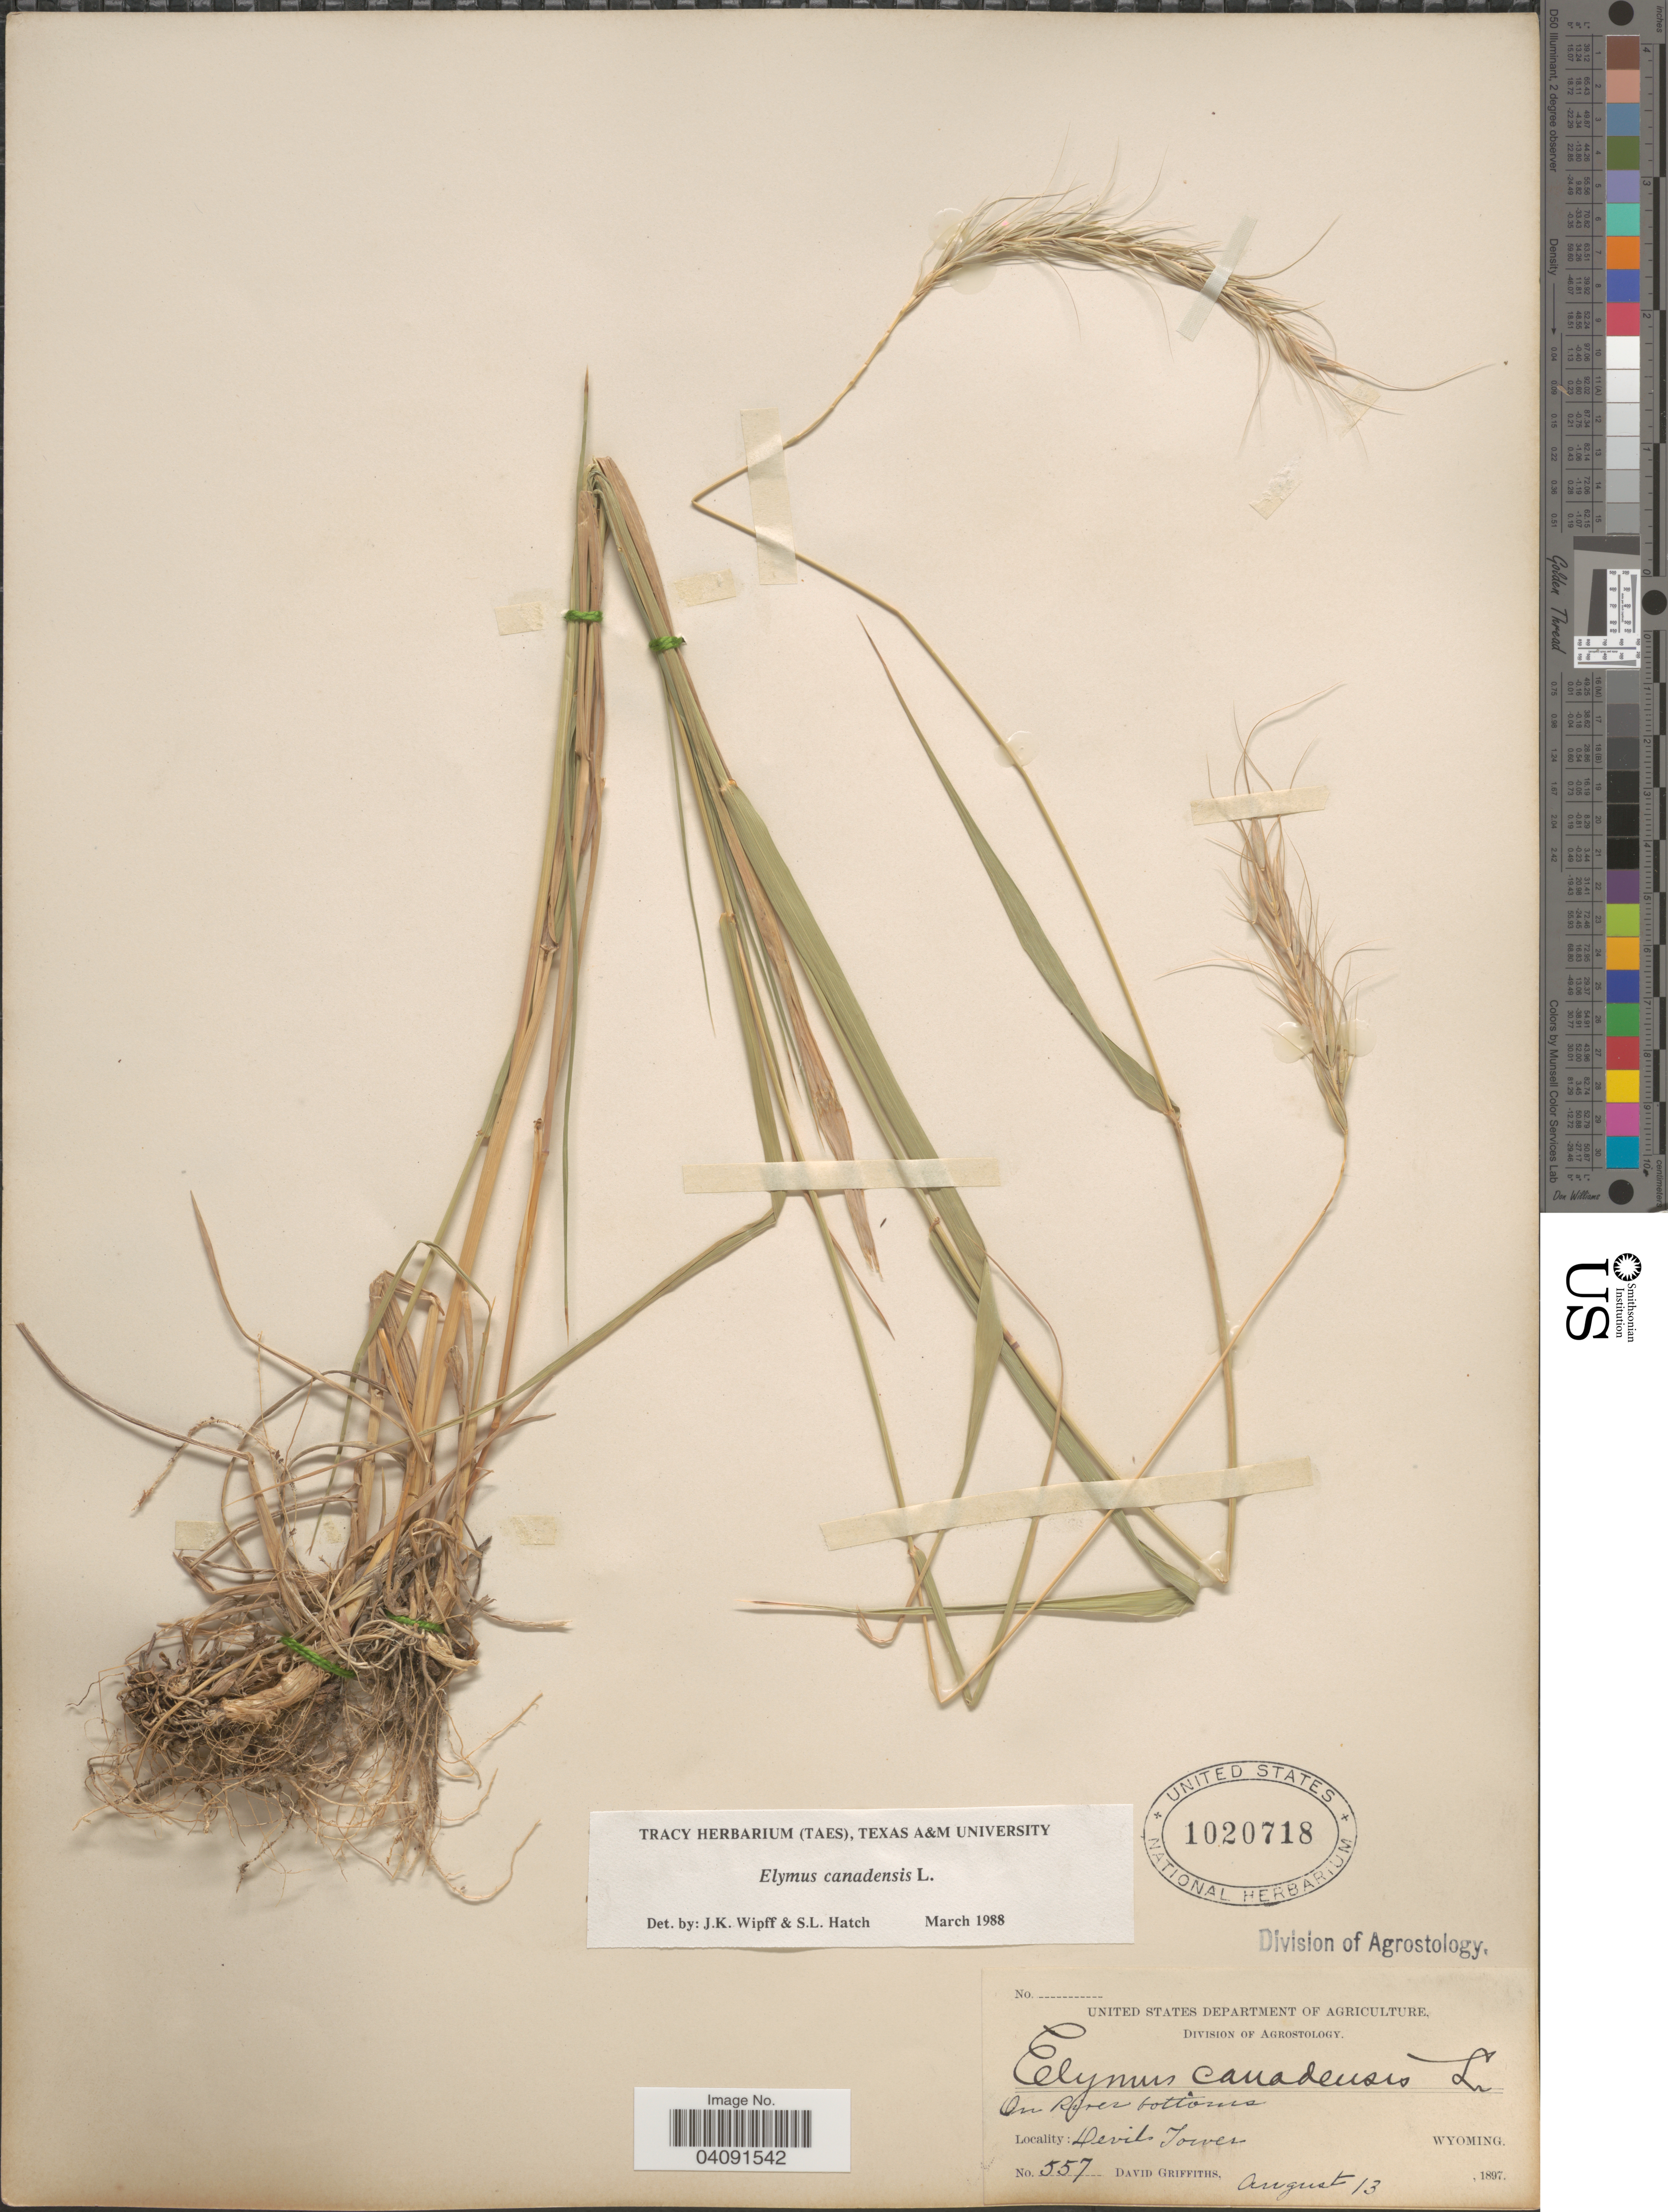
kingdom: Plantae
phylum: Tracheophyta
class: Liliopsida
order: Poales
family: Poaceae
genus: Elymus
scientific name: Elymus canadensis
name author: L.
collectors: D. Griffiths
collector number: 557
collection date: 1897-08-13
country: United States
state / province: Wyoming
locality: On River bottoms. Devil Tower.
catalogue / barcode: US 1020718